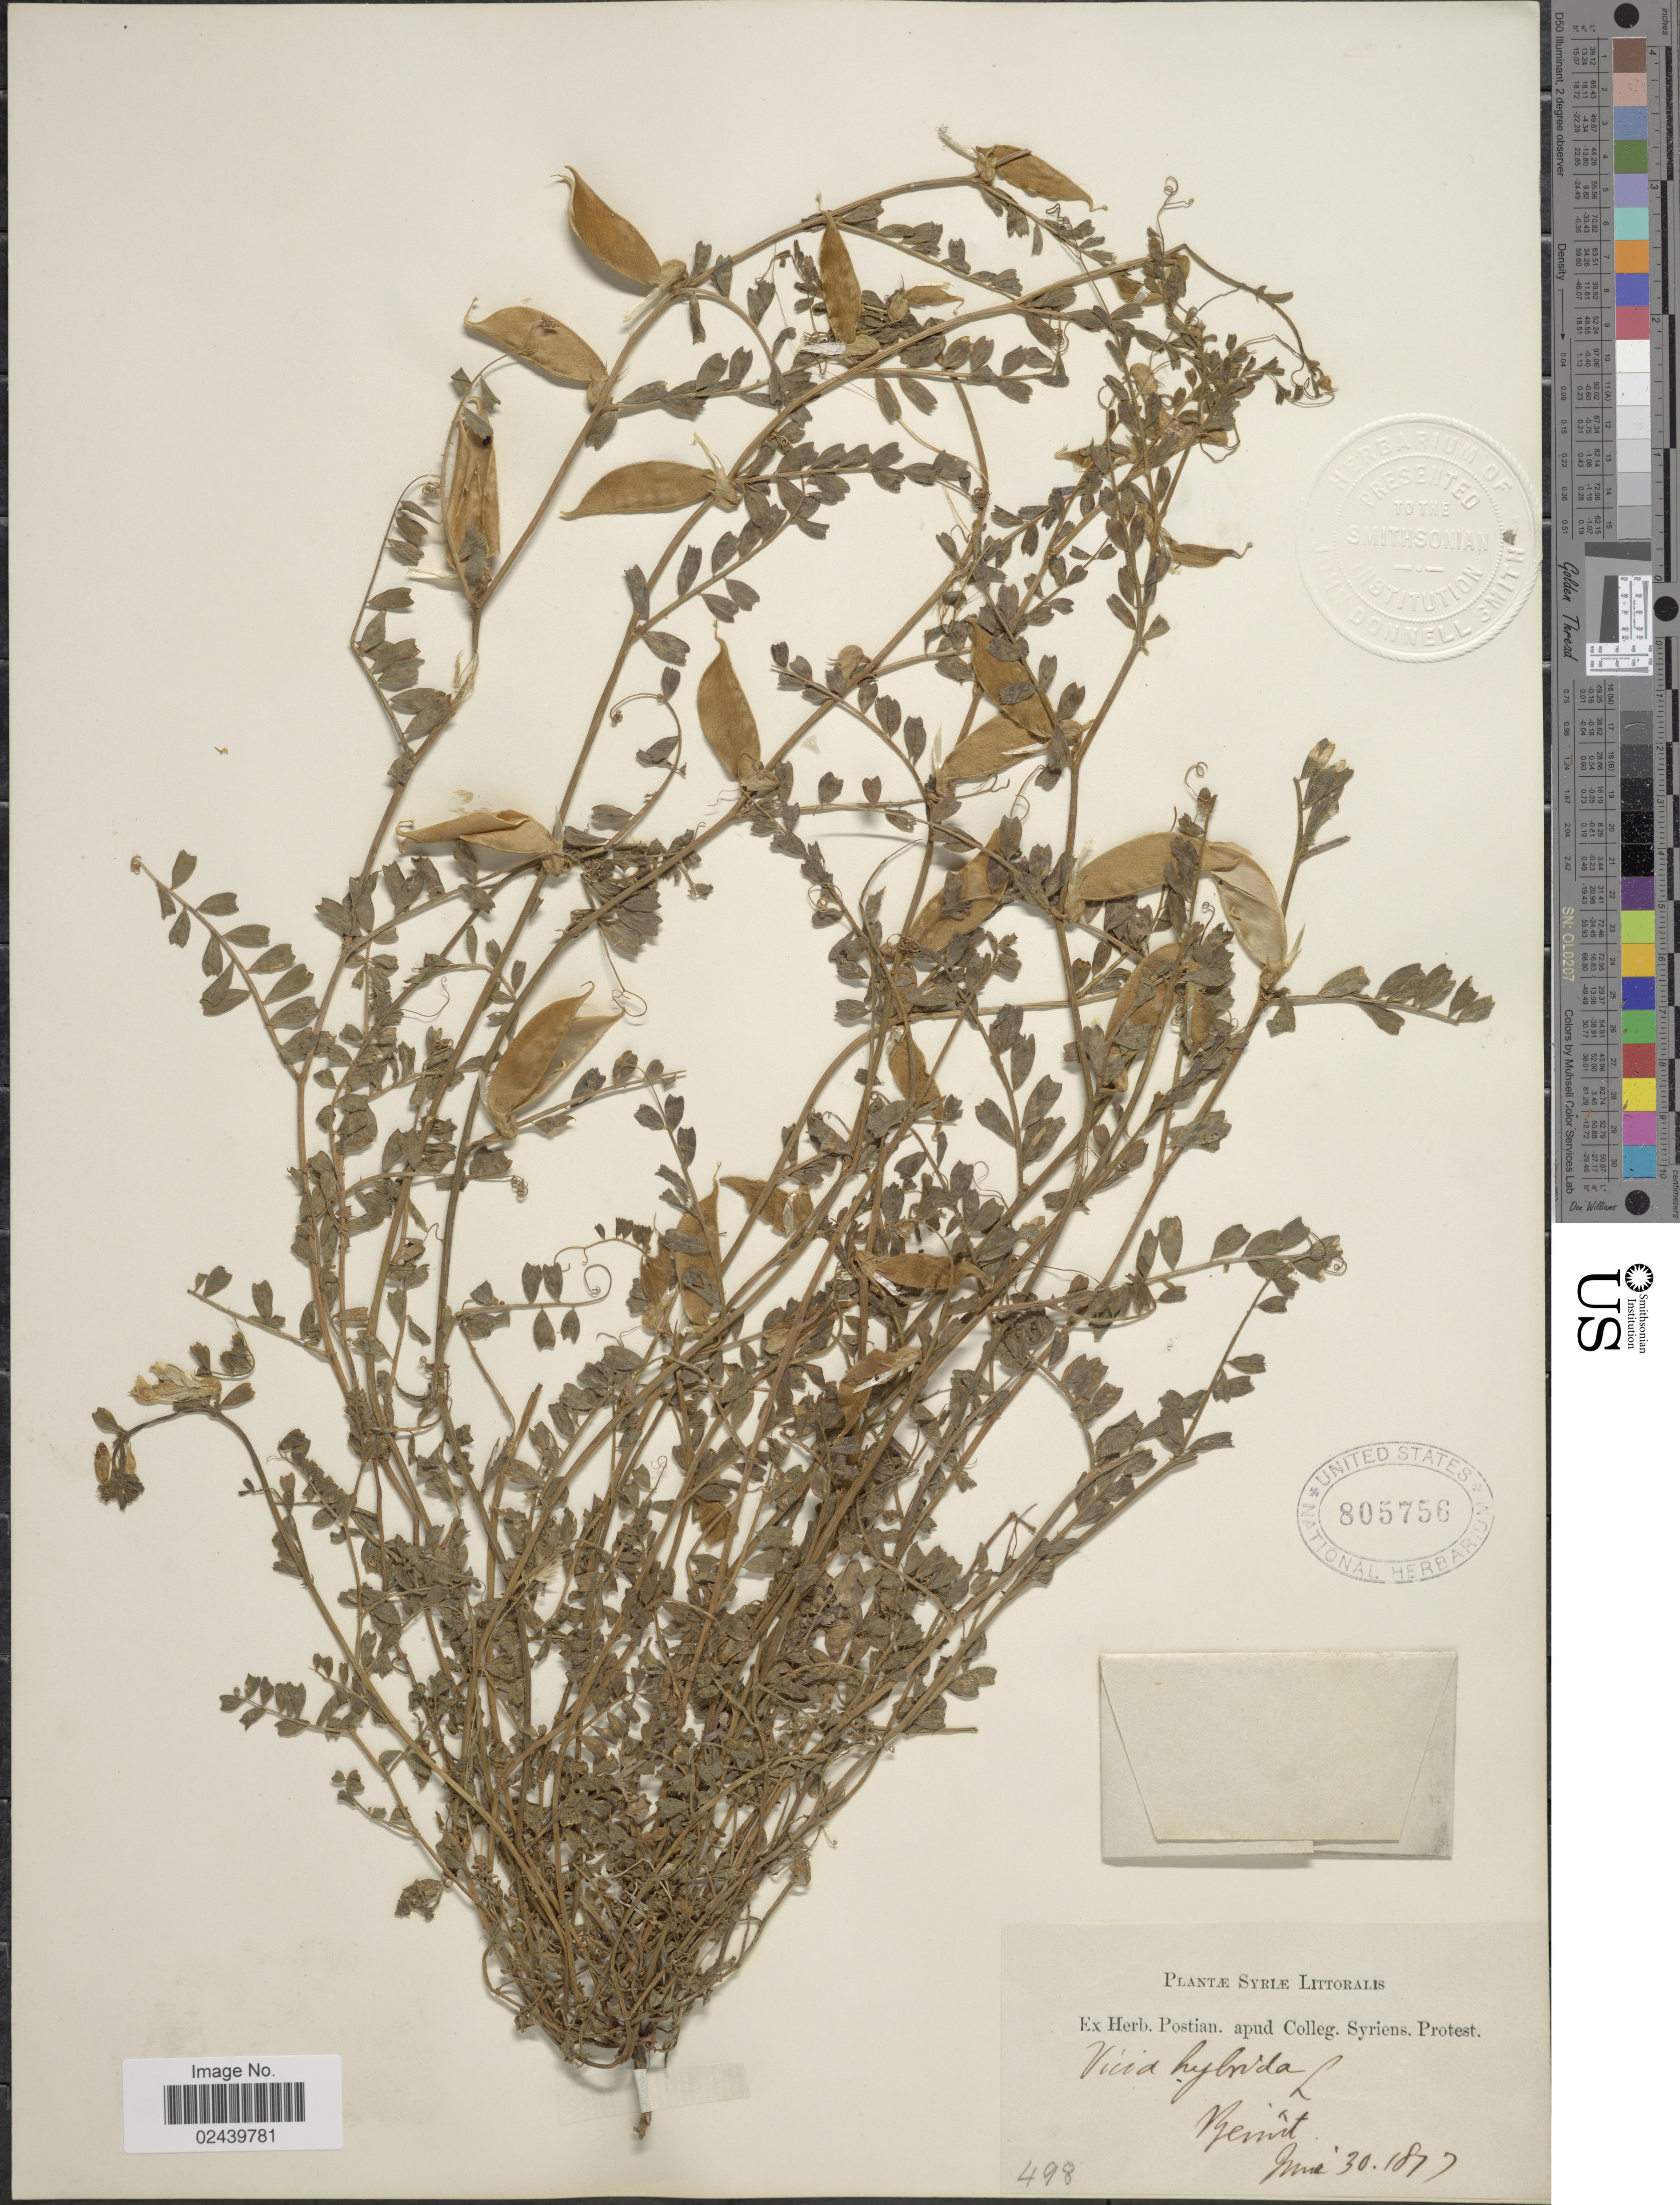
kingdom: Plantae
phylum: Tracheophyta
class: Magnoliopsida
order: Fabales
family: Fabaceae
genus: Vicia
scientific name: Vicia hybrida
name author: L.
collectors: ex herb. Postian. apud Colleg. Syriens. Protest. USE "Fannie P. A. Shepard" (10308853) AS PRIMARY COLLECTOR INSTEAD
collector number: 498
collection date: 1877-06-30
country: Syria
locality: Syriae Littoralis. Benut [interpreted]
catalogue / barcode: US 805756